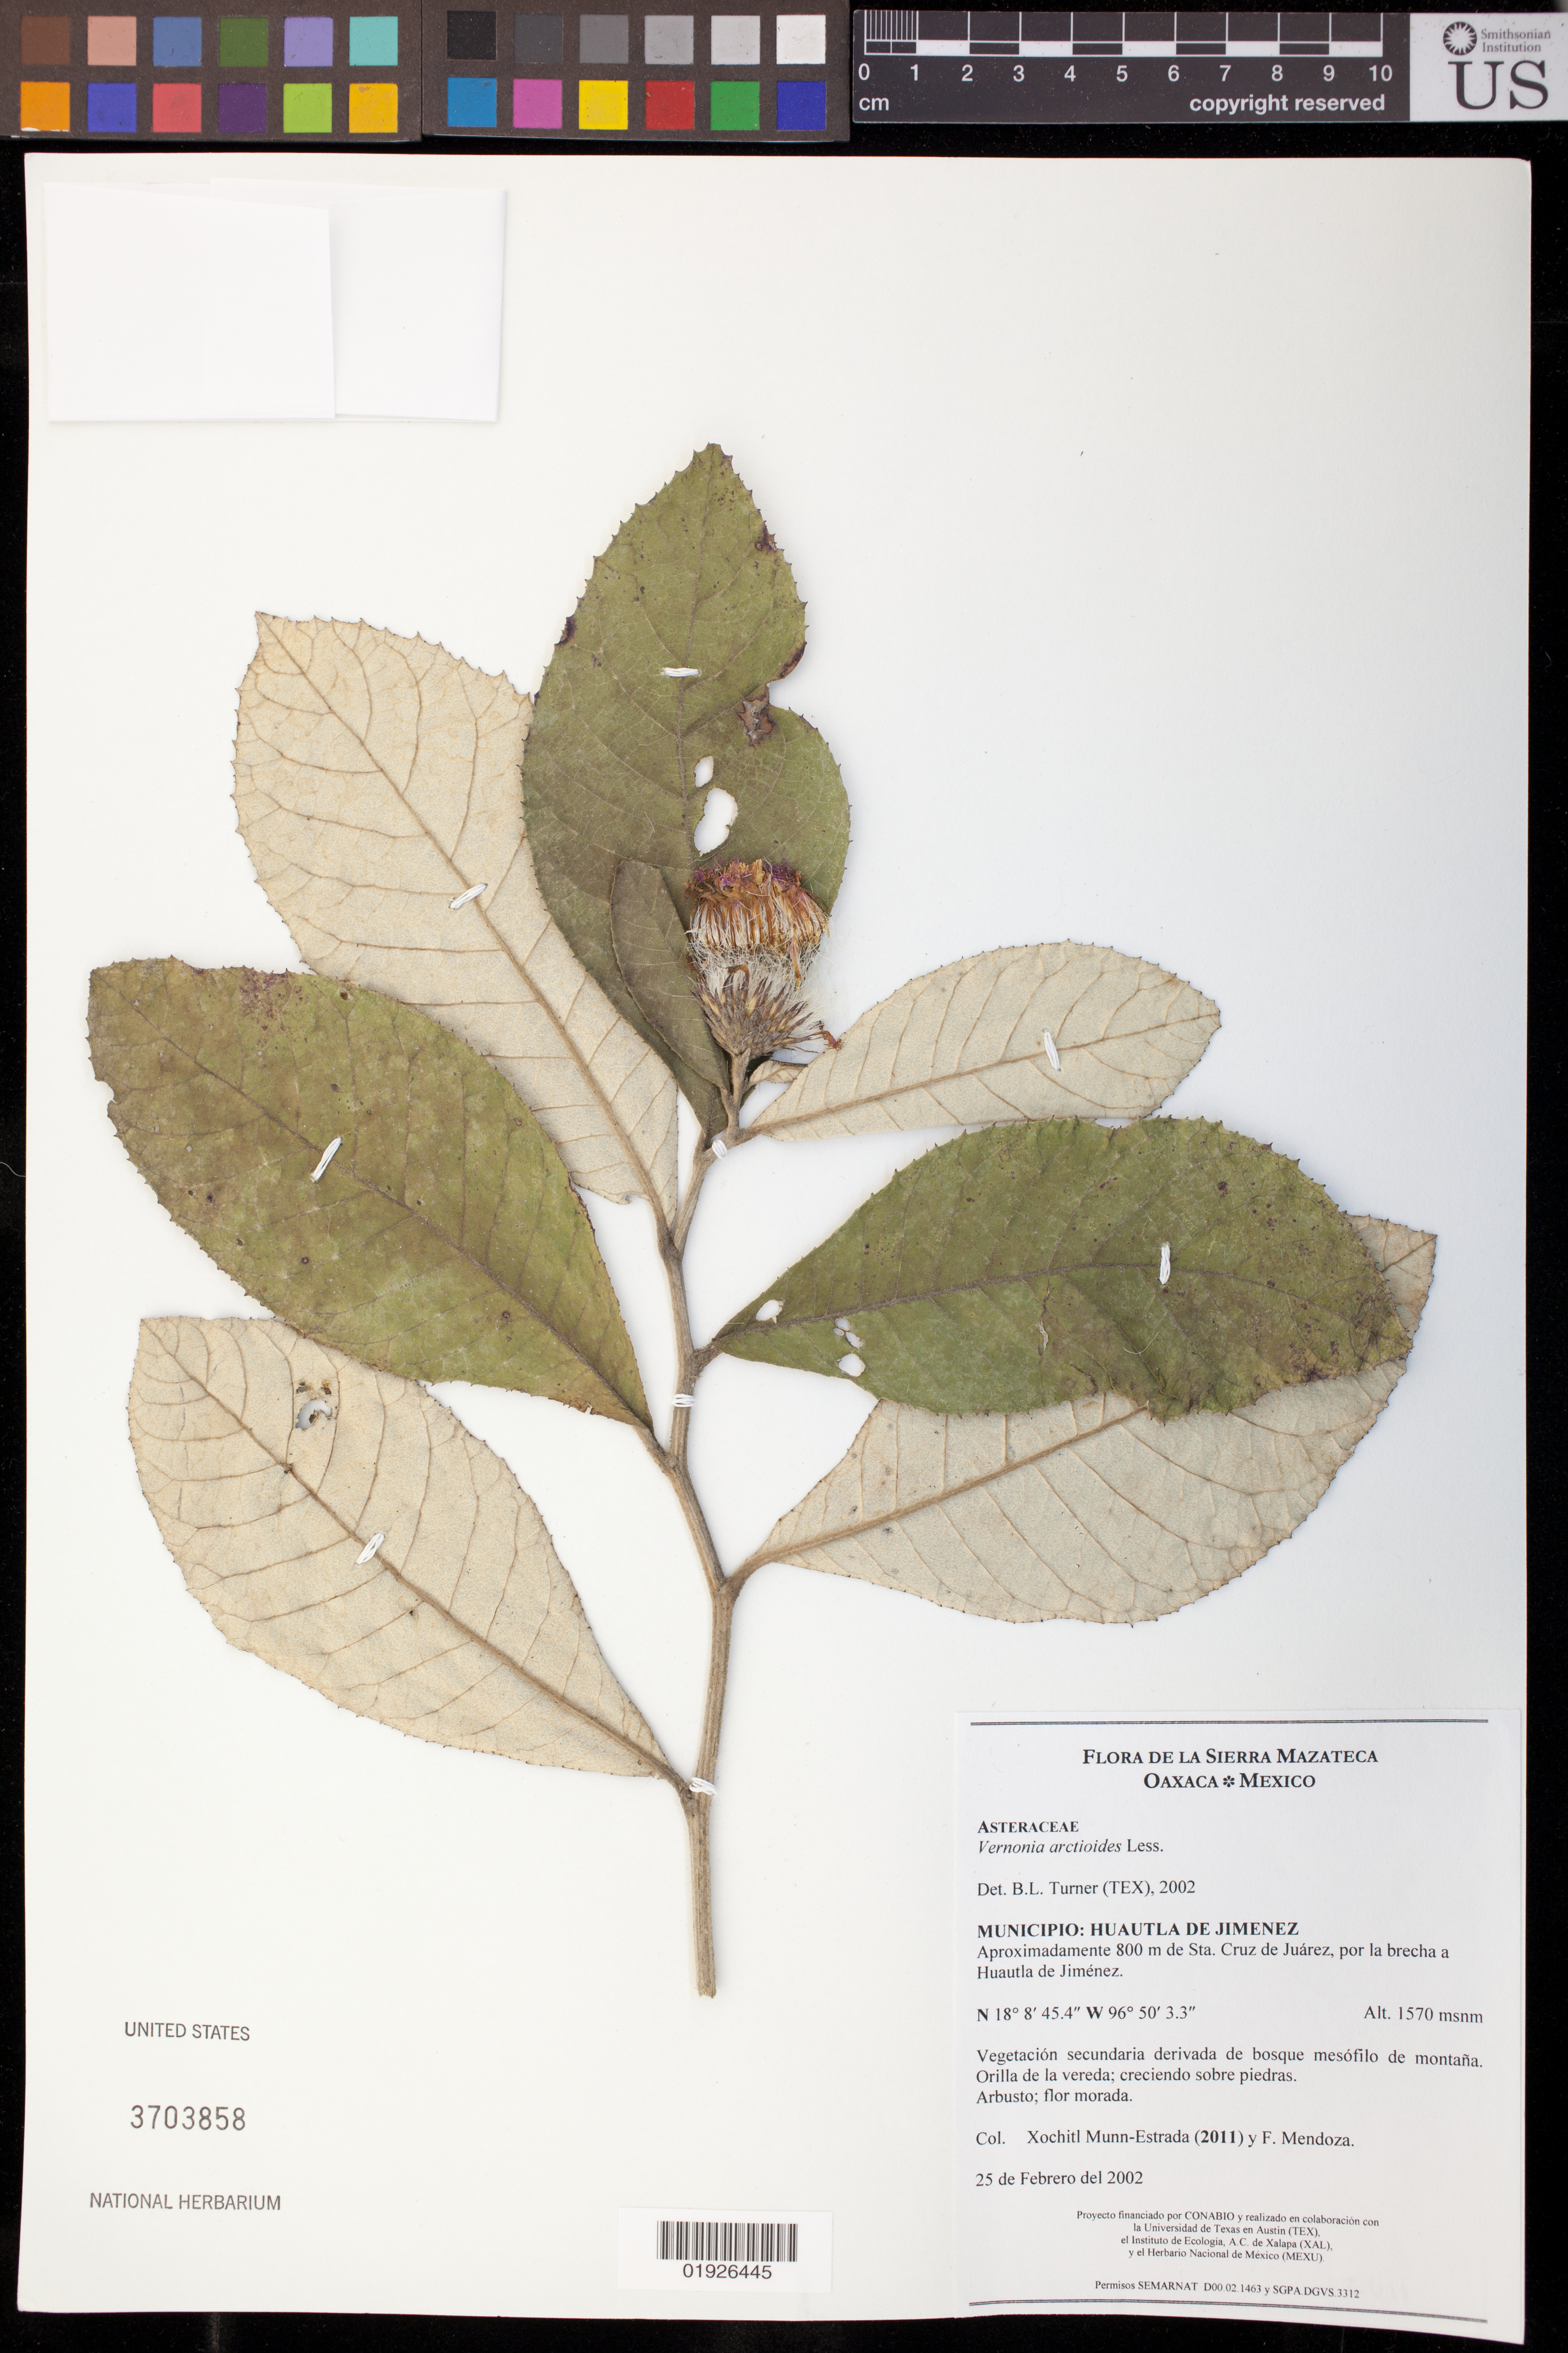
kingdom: Plantae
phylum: Tracheophyta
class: Magnoliopsida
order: Asterales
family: Asteraceae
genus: Leiboldia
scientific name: Leiboldia serrata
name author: (D. Don) Gleason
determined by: Renon, Polla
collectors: X. Munn-Estrada & F. Mendoza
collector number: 2011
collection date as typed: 25 de Febrero del 2002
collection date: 2002-02-25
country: Mexico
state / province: Oaxaca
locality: Municipio: Huautla de Jimenez. Aprox. 800 m de Sta. Cruz de Juarez, por la brecha a Huautla de Jimenez.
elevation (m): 1570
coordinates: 18 08 45.4 N, 96 50 3.3 W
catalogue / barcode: US 3703858